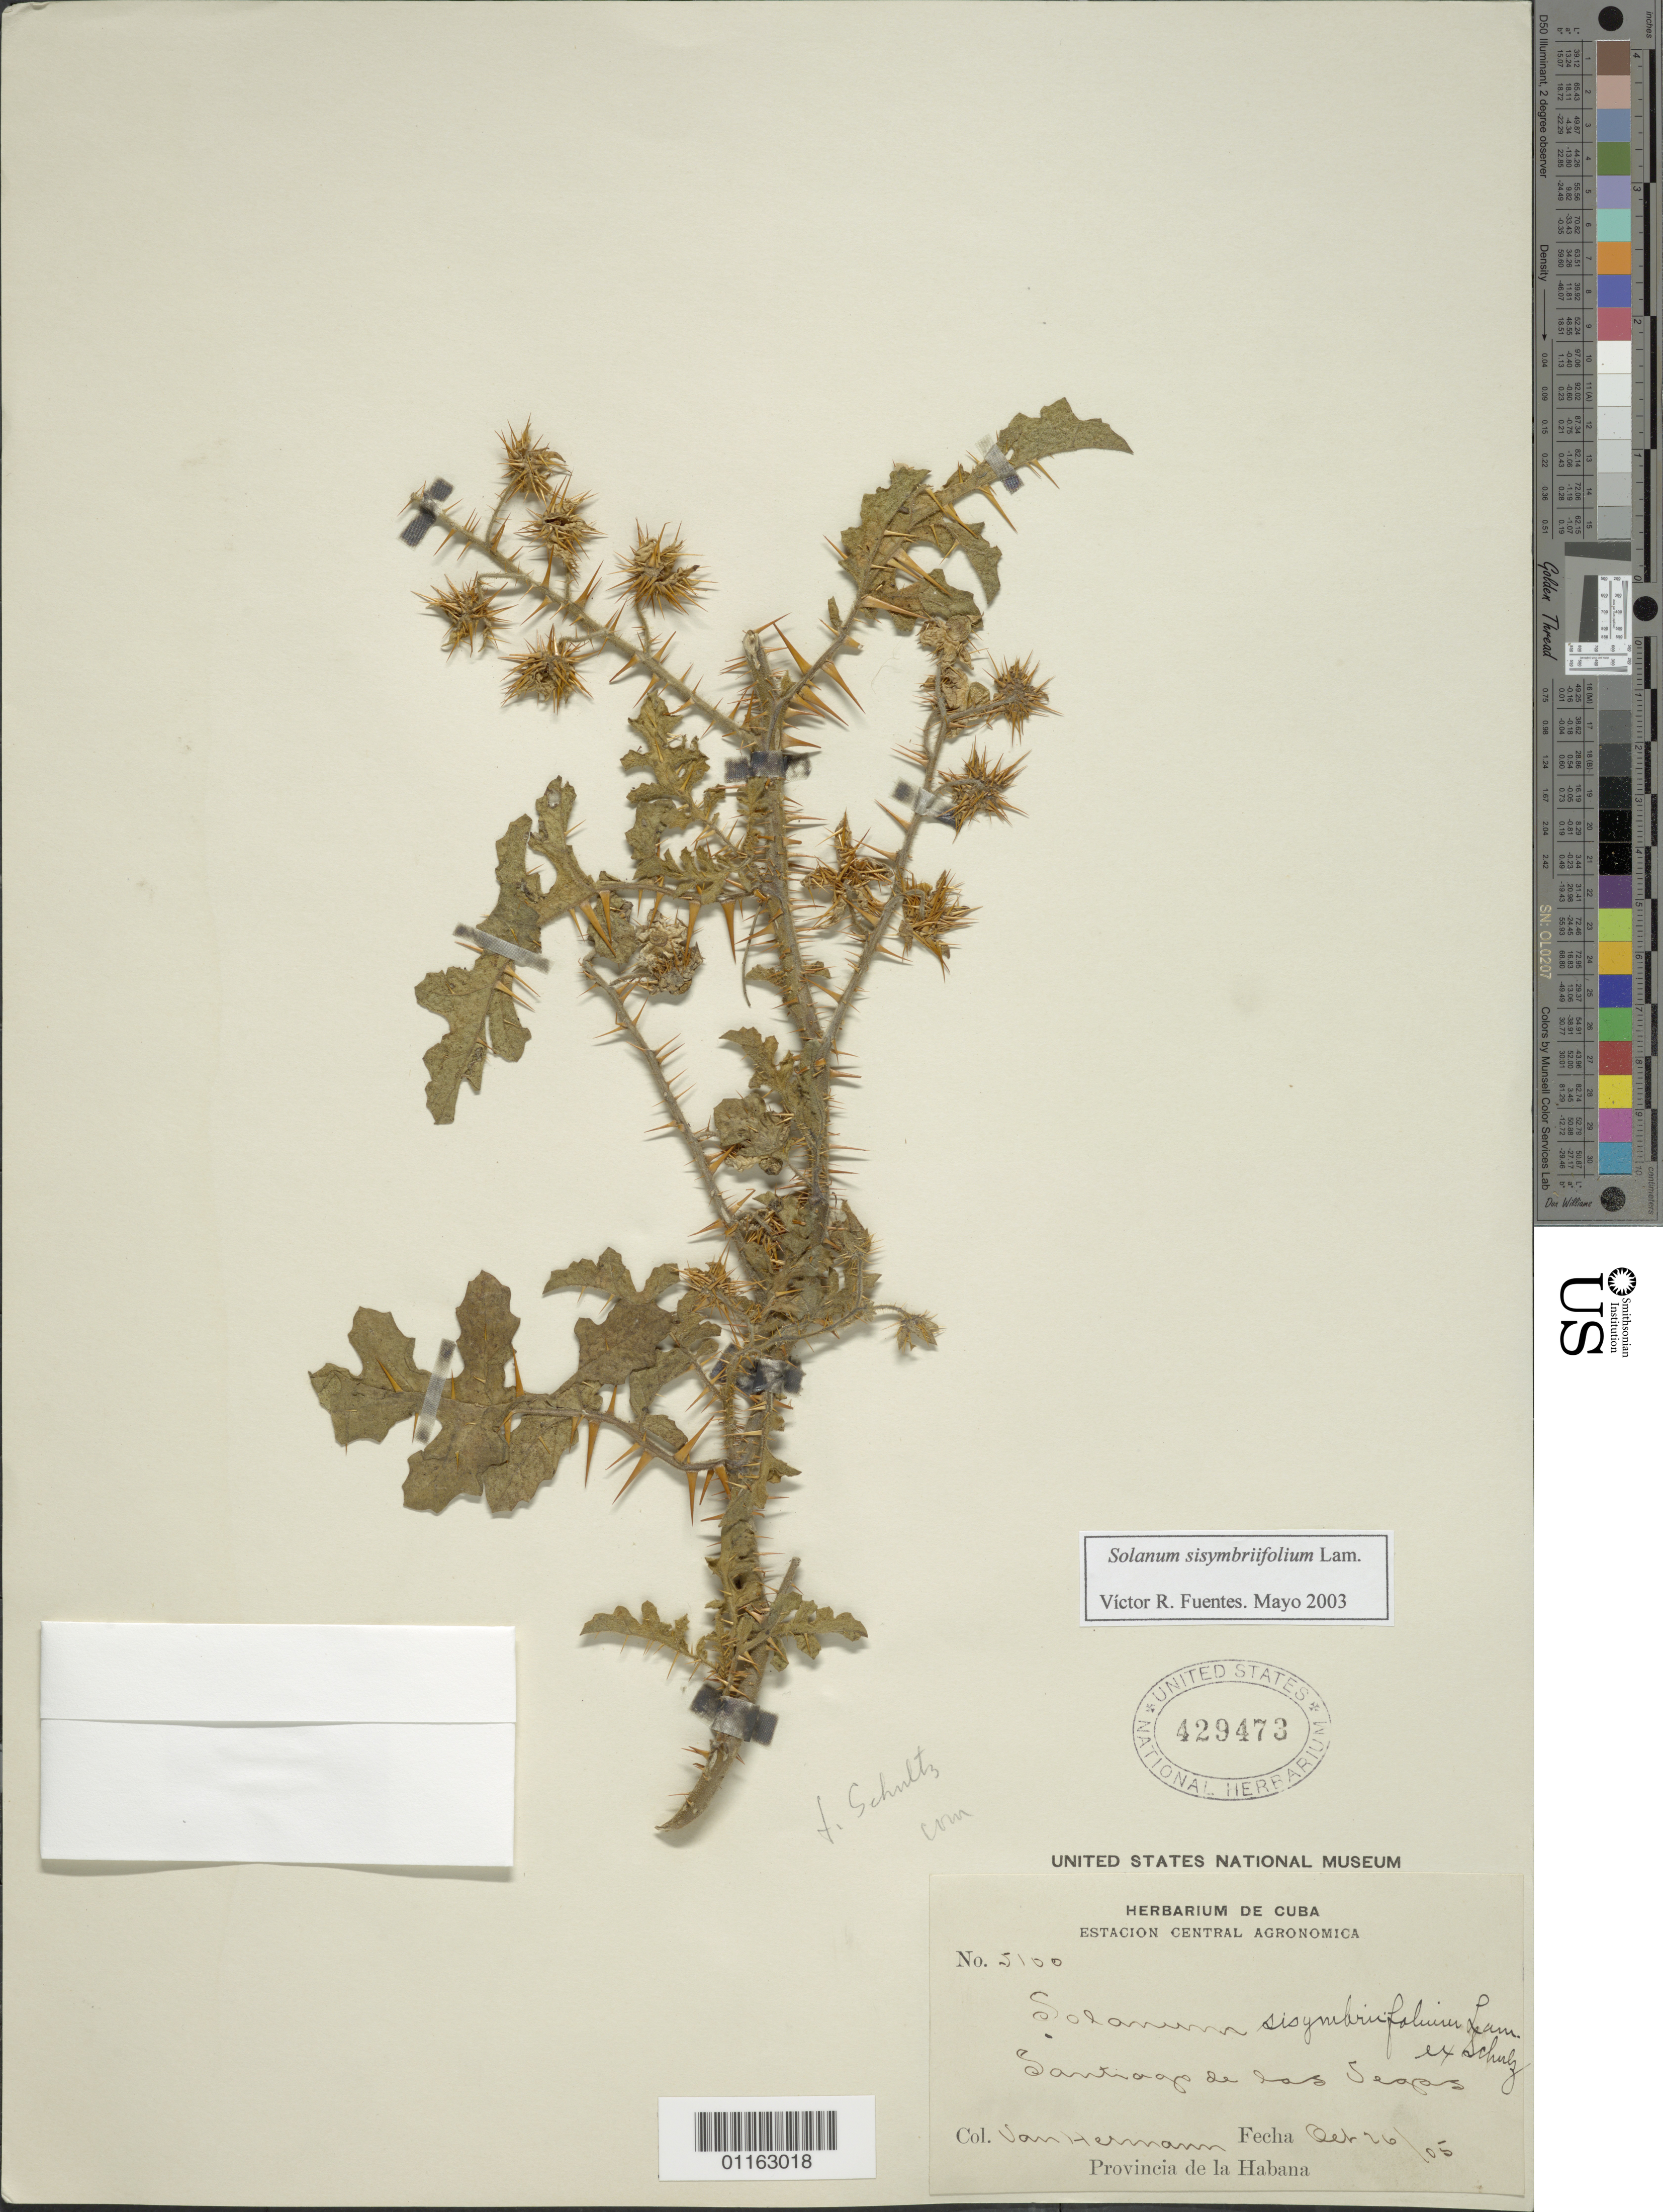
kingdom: Plantae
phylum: Tracheophyta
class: Magnoliopsida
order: Solanales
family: Solanaceae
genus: Solanum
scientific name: Solanum sisymbrifolium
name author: Lam.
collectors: H. A. Van Hermann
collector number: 5100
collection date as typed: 26 Oct 1905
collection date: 1905-10-26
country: Cuba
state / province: La Habana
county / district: Santiago de las Vegas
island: Cuba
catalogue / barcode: US 429473